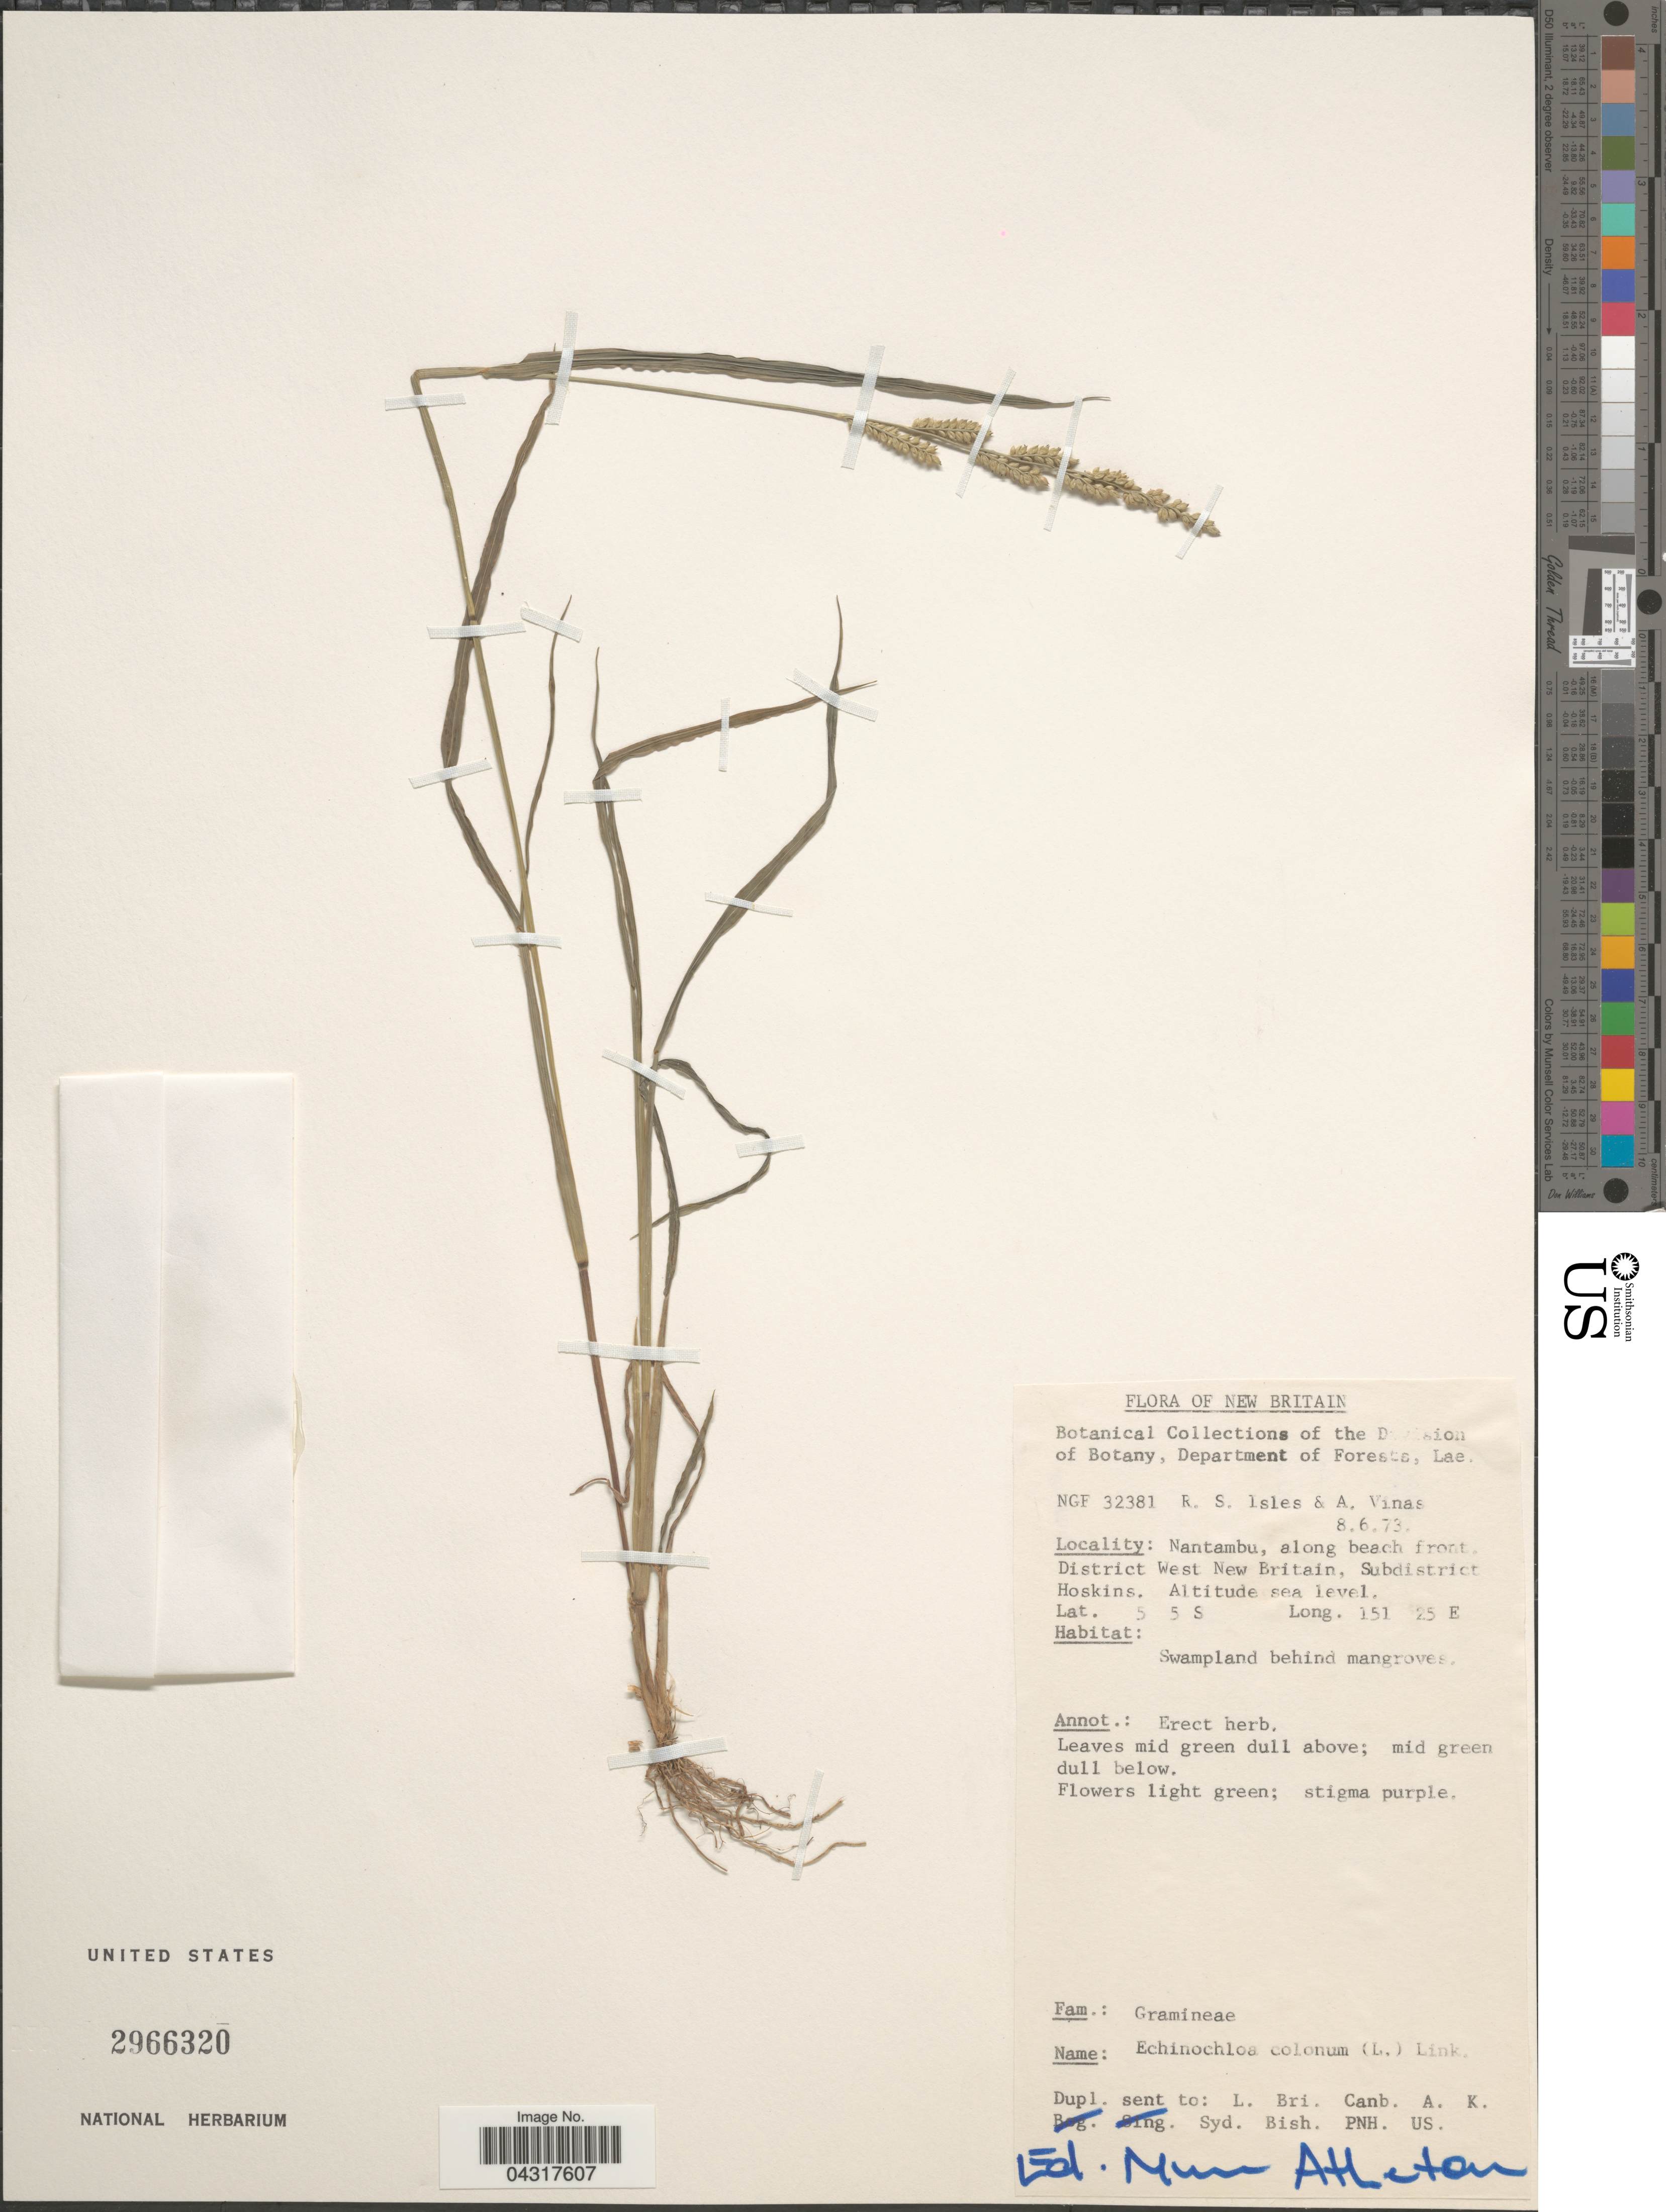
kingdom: Plantae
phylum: Tracheophyta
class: Liliopsida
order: Poales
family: Poaceae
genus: Echinochloa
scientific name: Echinochloa colona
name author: (L.) Link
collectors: R. Isles & A. Vinas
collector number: NGF32381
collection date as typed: Transcribed d/m/y: 8/6/73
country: Papua New Guinea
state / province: West New Britain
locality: Nantambu, along beach front. District West New Britain, Subdistrict Hoskins.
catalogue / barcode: US 2966320